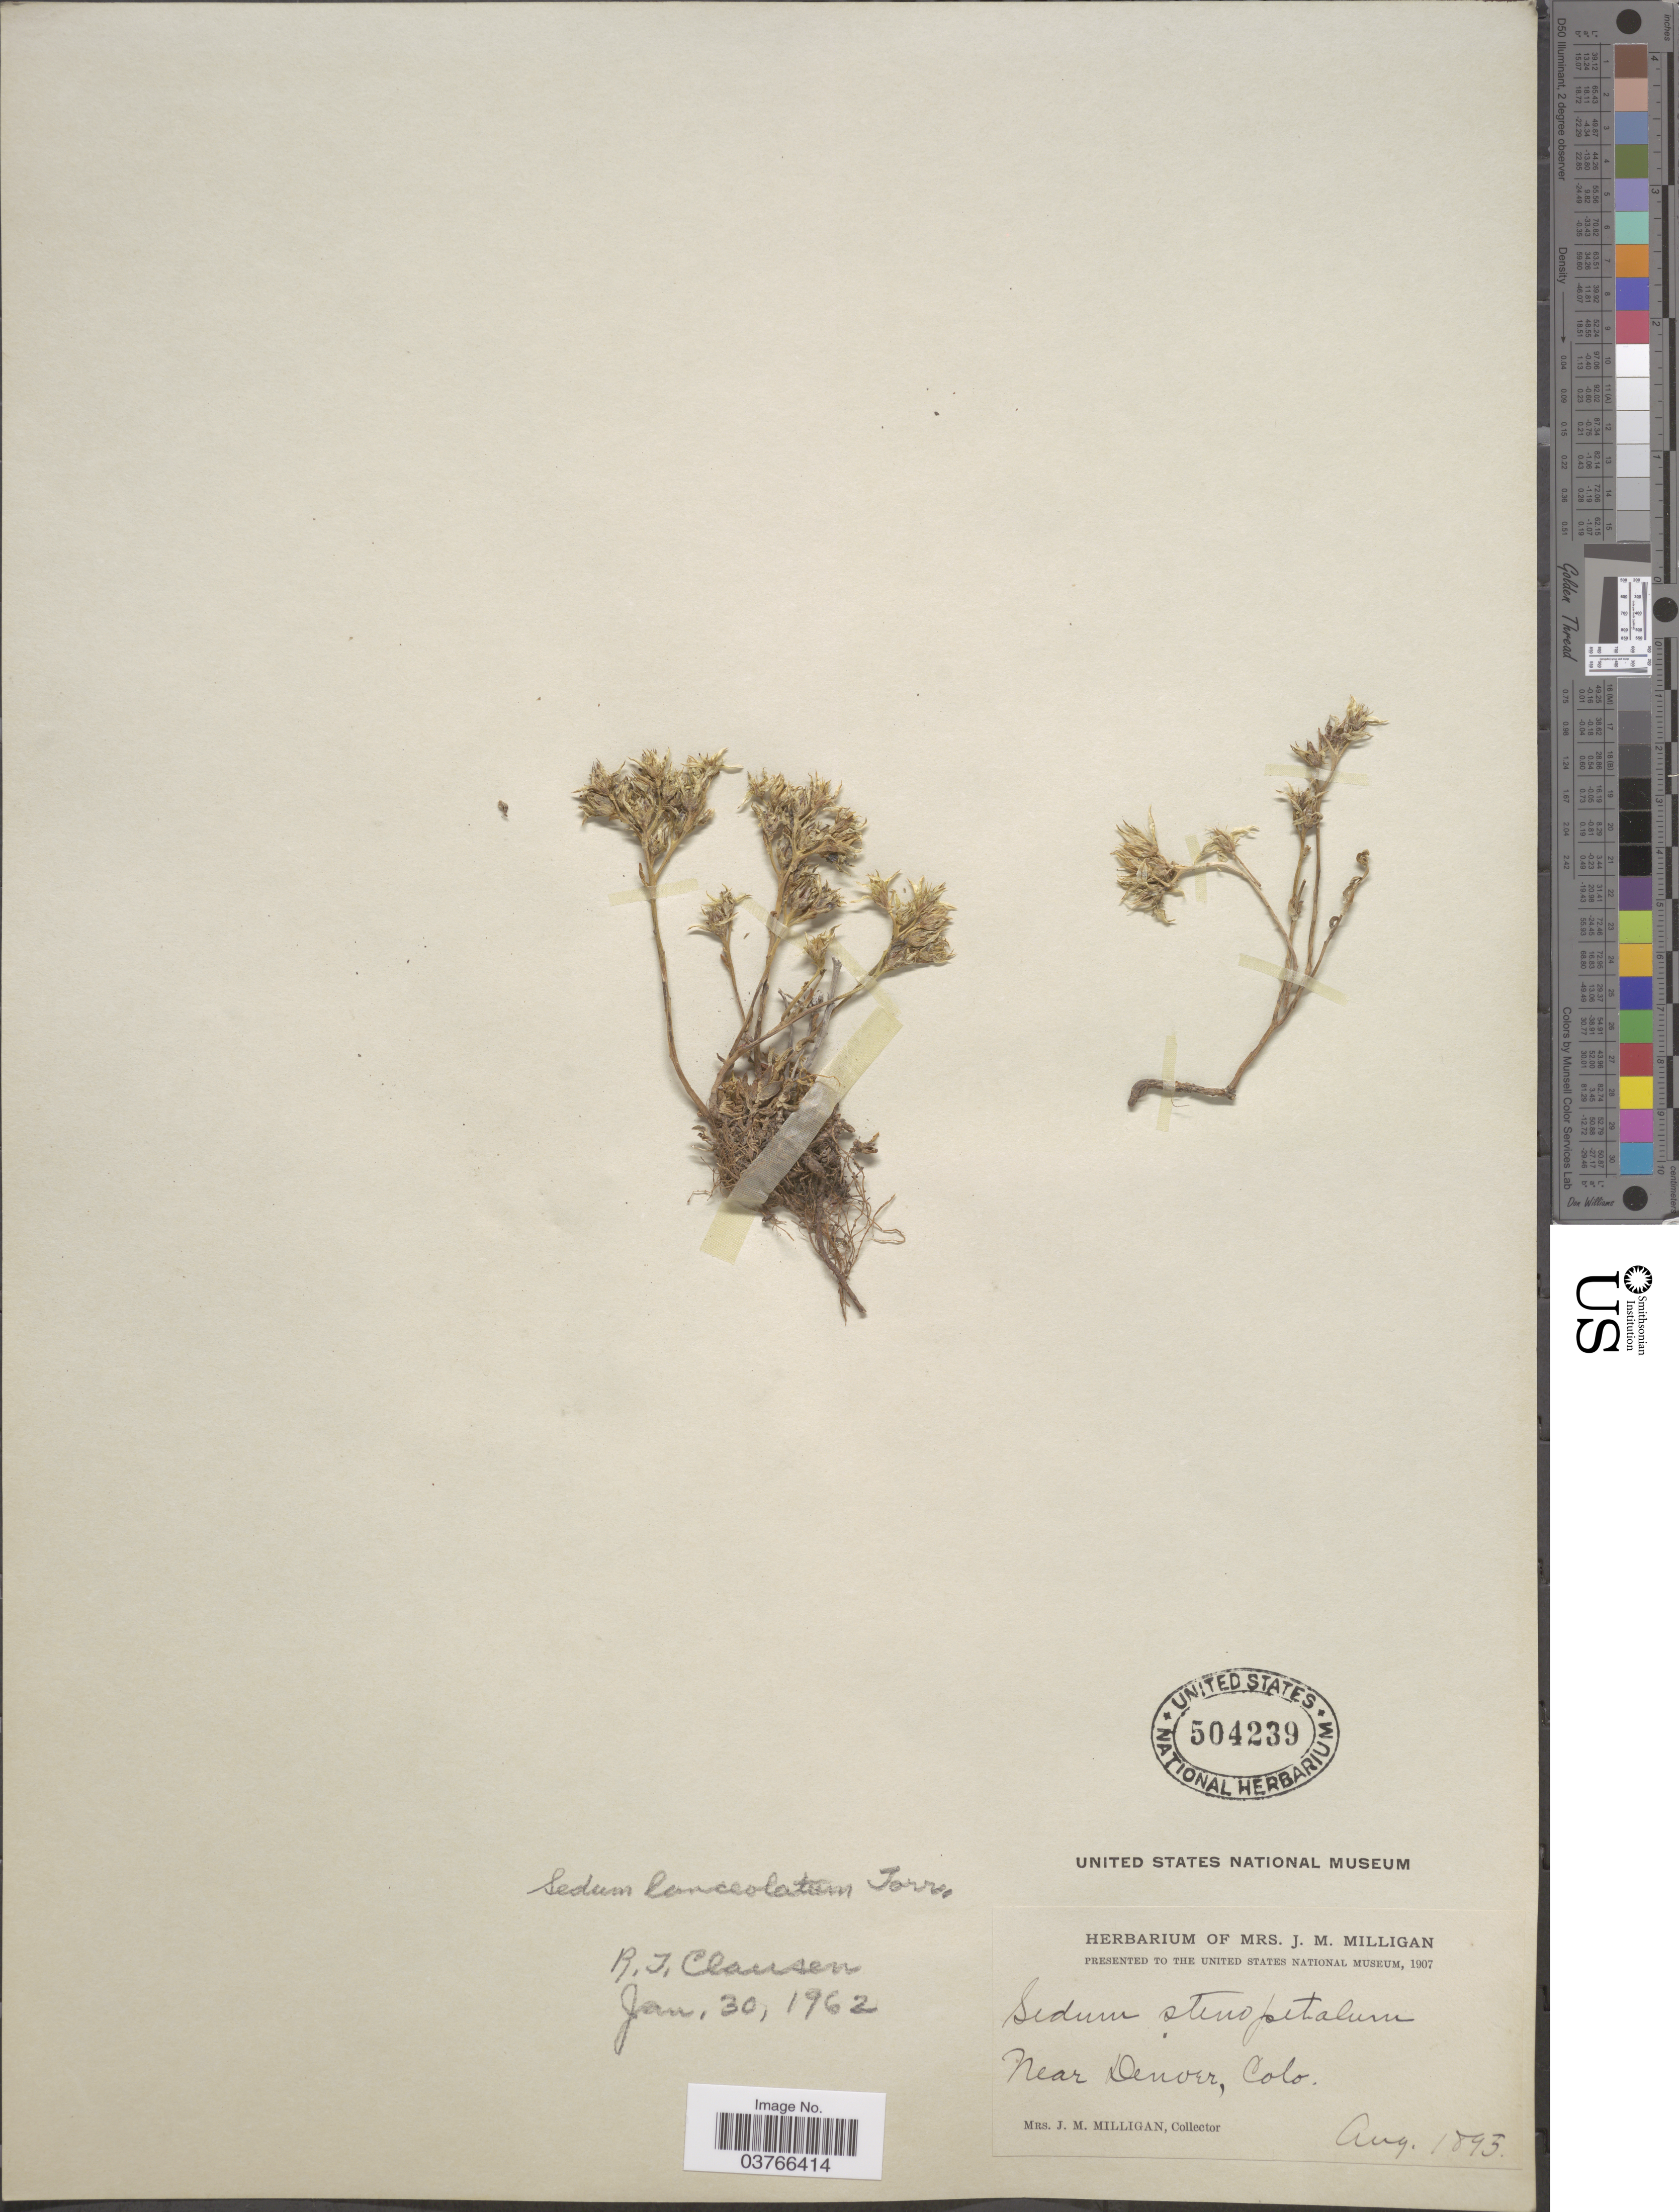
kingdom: Plantae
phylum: Tracheophyta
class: Magnoliopsida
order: Saxifragales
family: Crassulaceae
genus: Sedum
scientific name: Sedum lanceolatum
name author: Torr.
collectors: J. Milligan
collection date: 1895-08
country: United States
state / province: Colorado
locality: Near Denver.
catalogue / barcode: US 504239